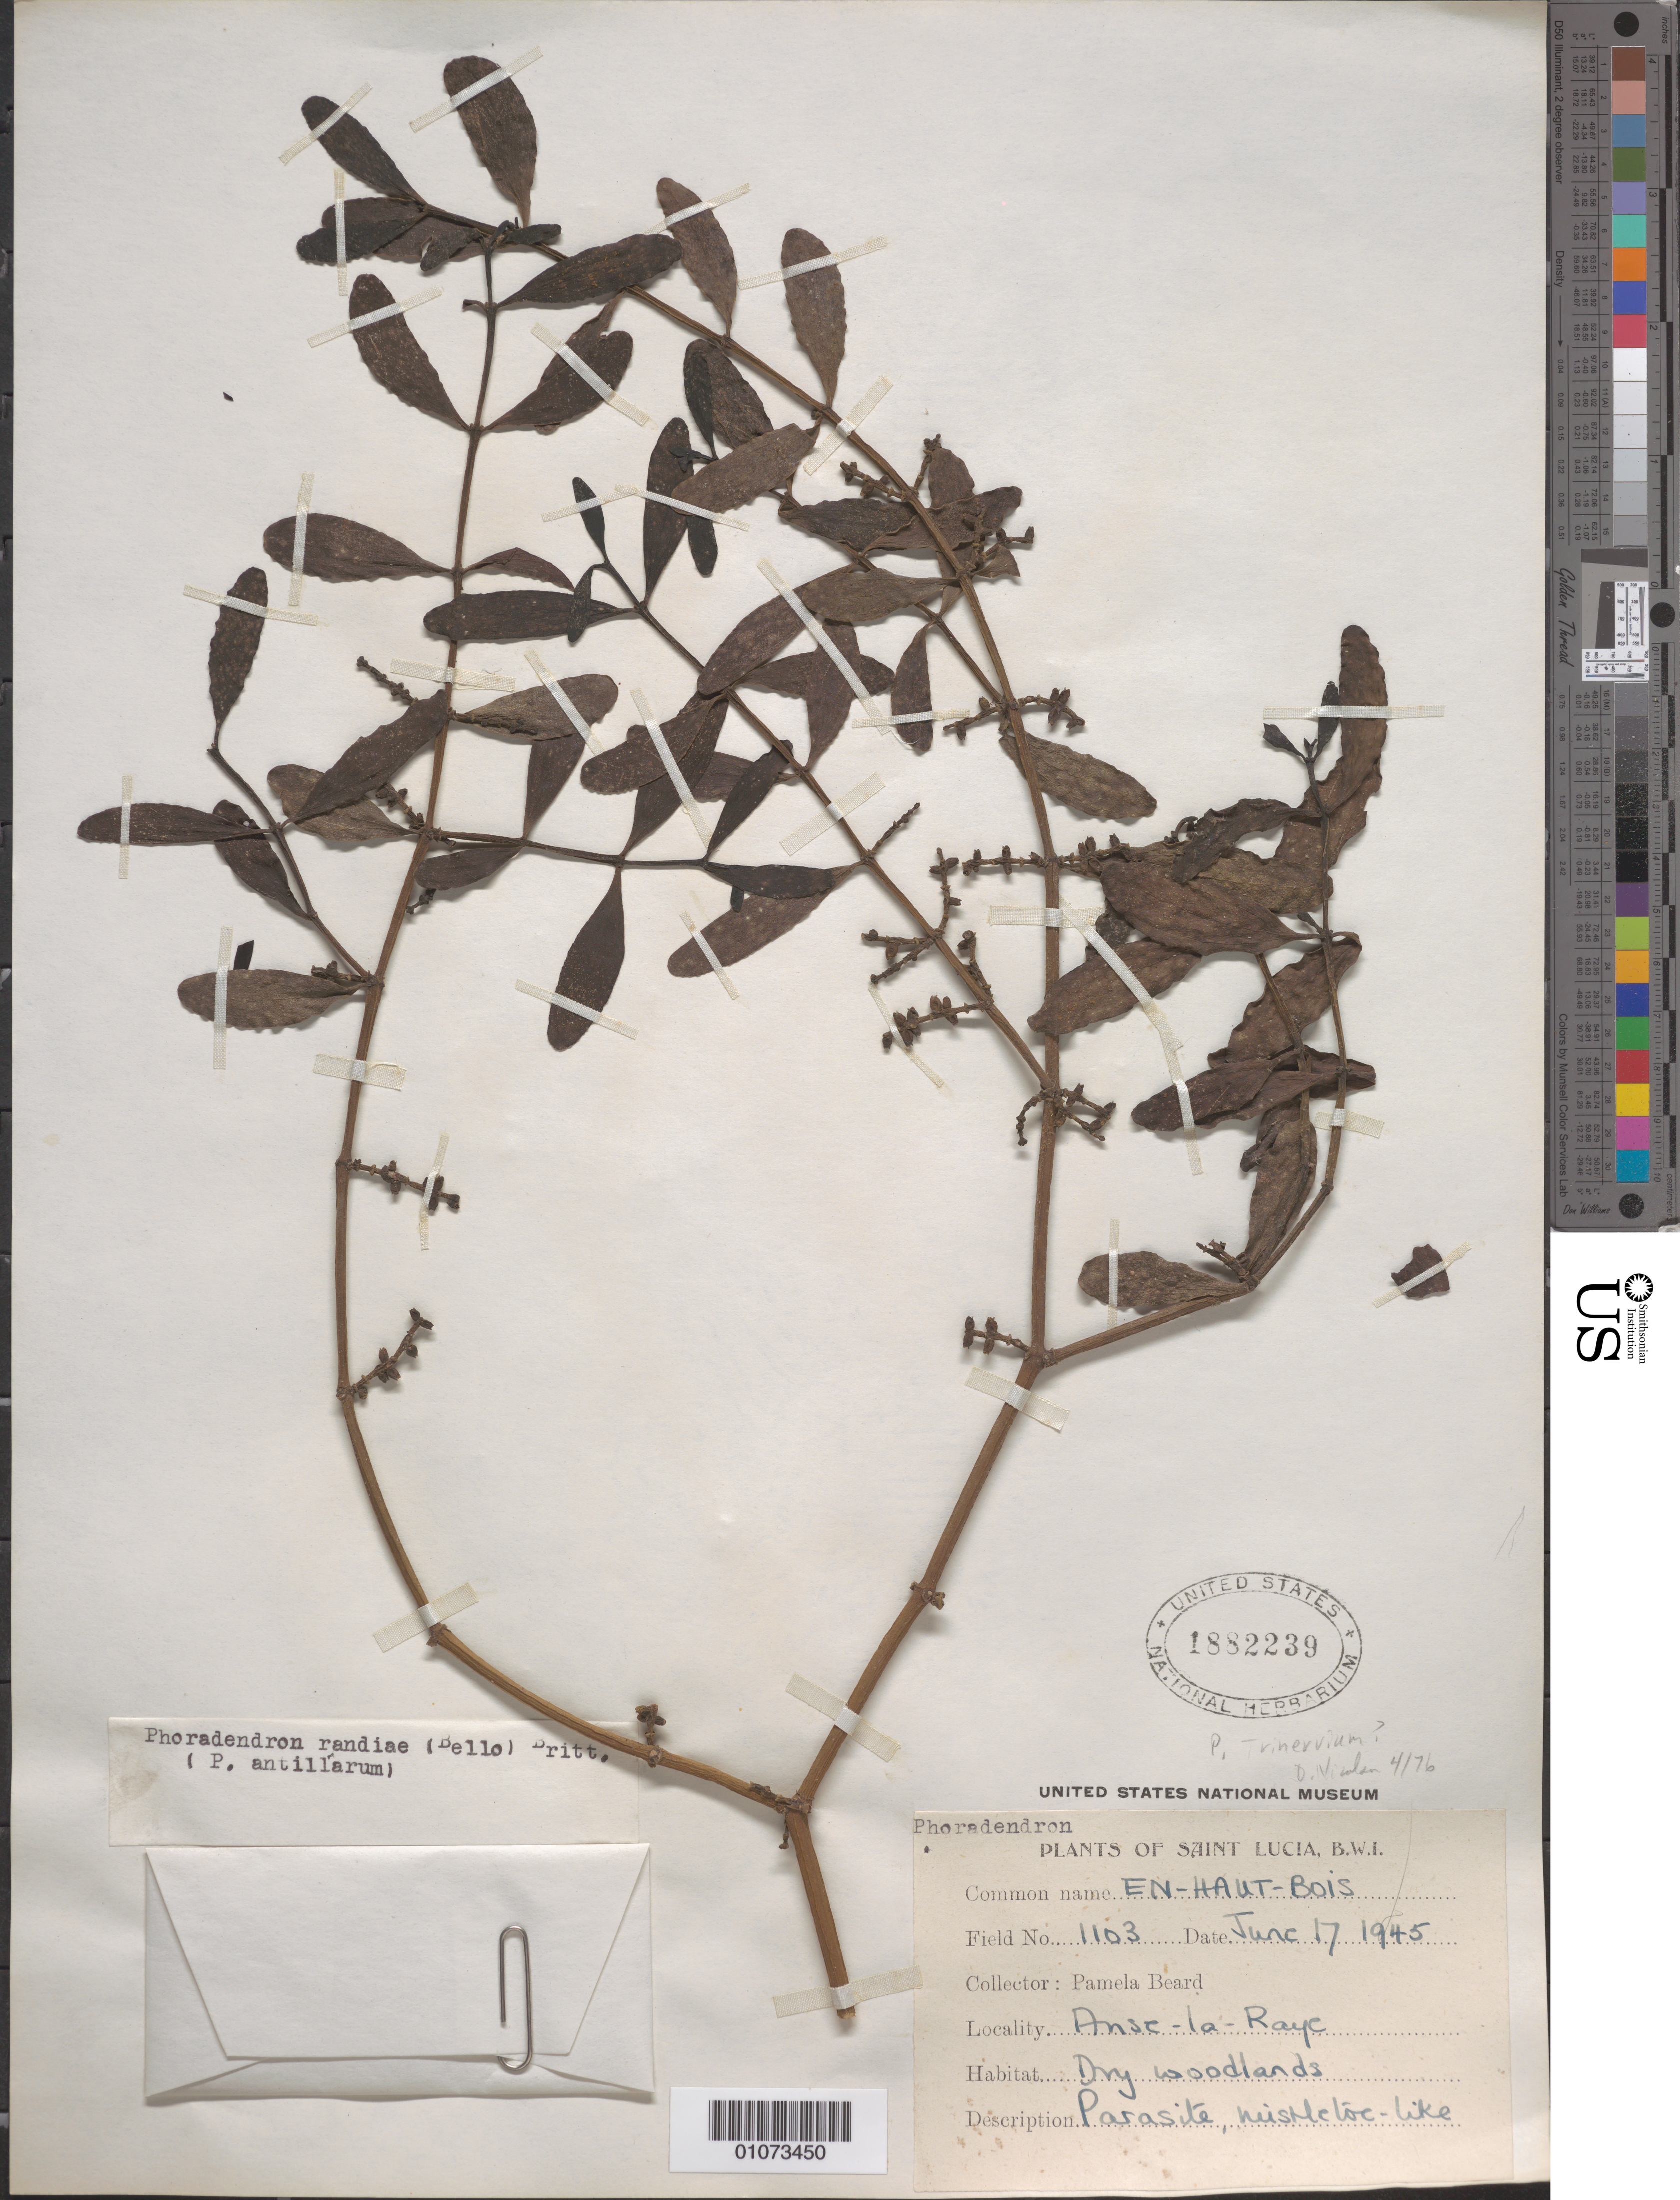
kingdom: Plantae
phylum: Tracheophyta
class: Magnoliopsida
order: Santalales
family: Viscaceae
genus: Phoradendron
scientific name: Phoradendron trinervium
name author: (Lam.) Griseb.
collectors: P. Beard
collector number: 1103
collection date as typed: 17 Jun 1945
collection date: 1945-06-17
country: St. Lucia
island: St. Lucia I.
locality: Anse-la-Raye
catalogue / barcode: US 1882239